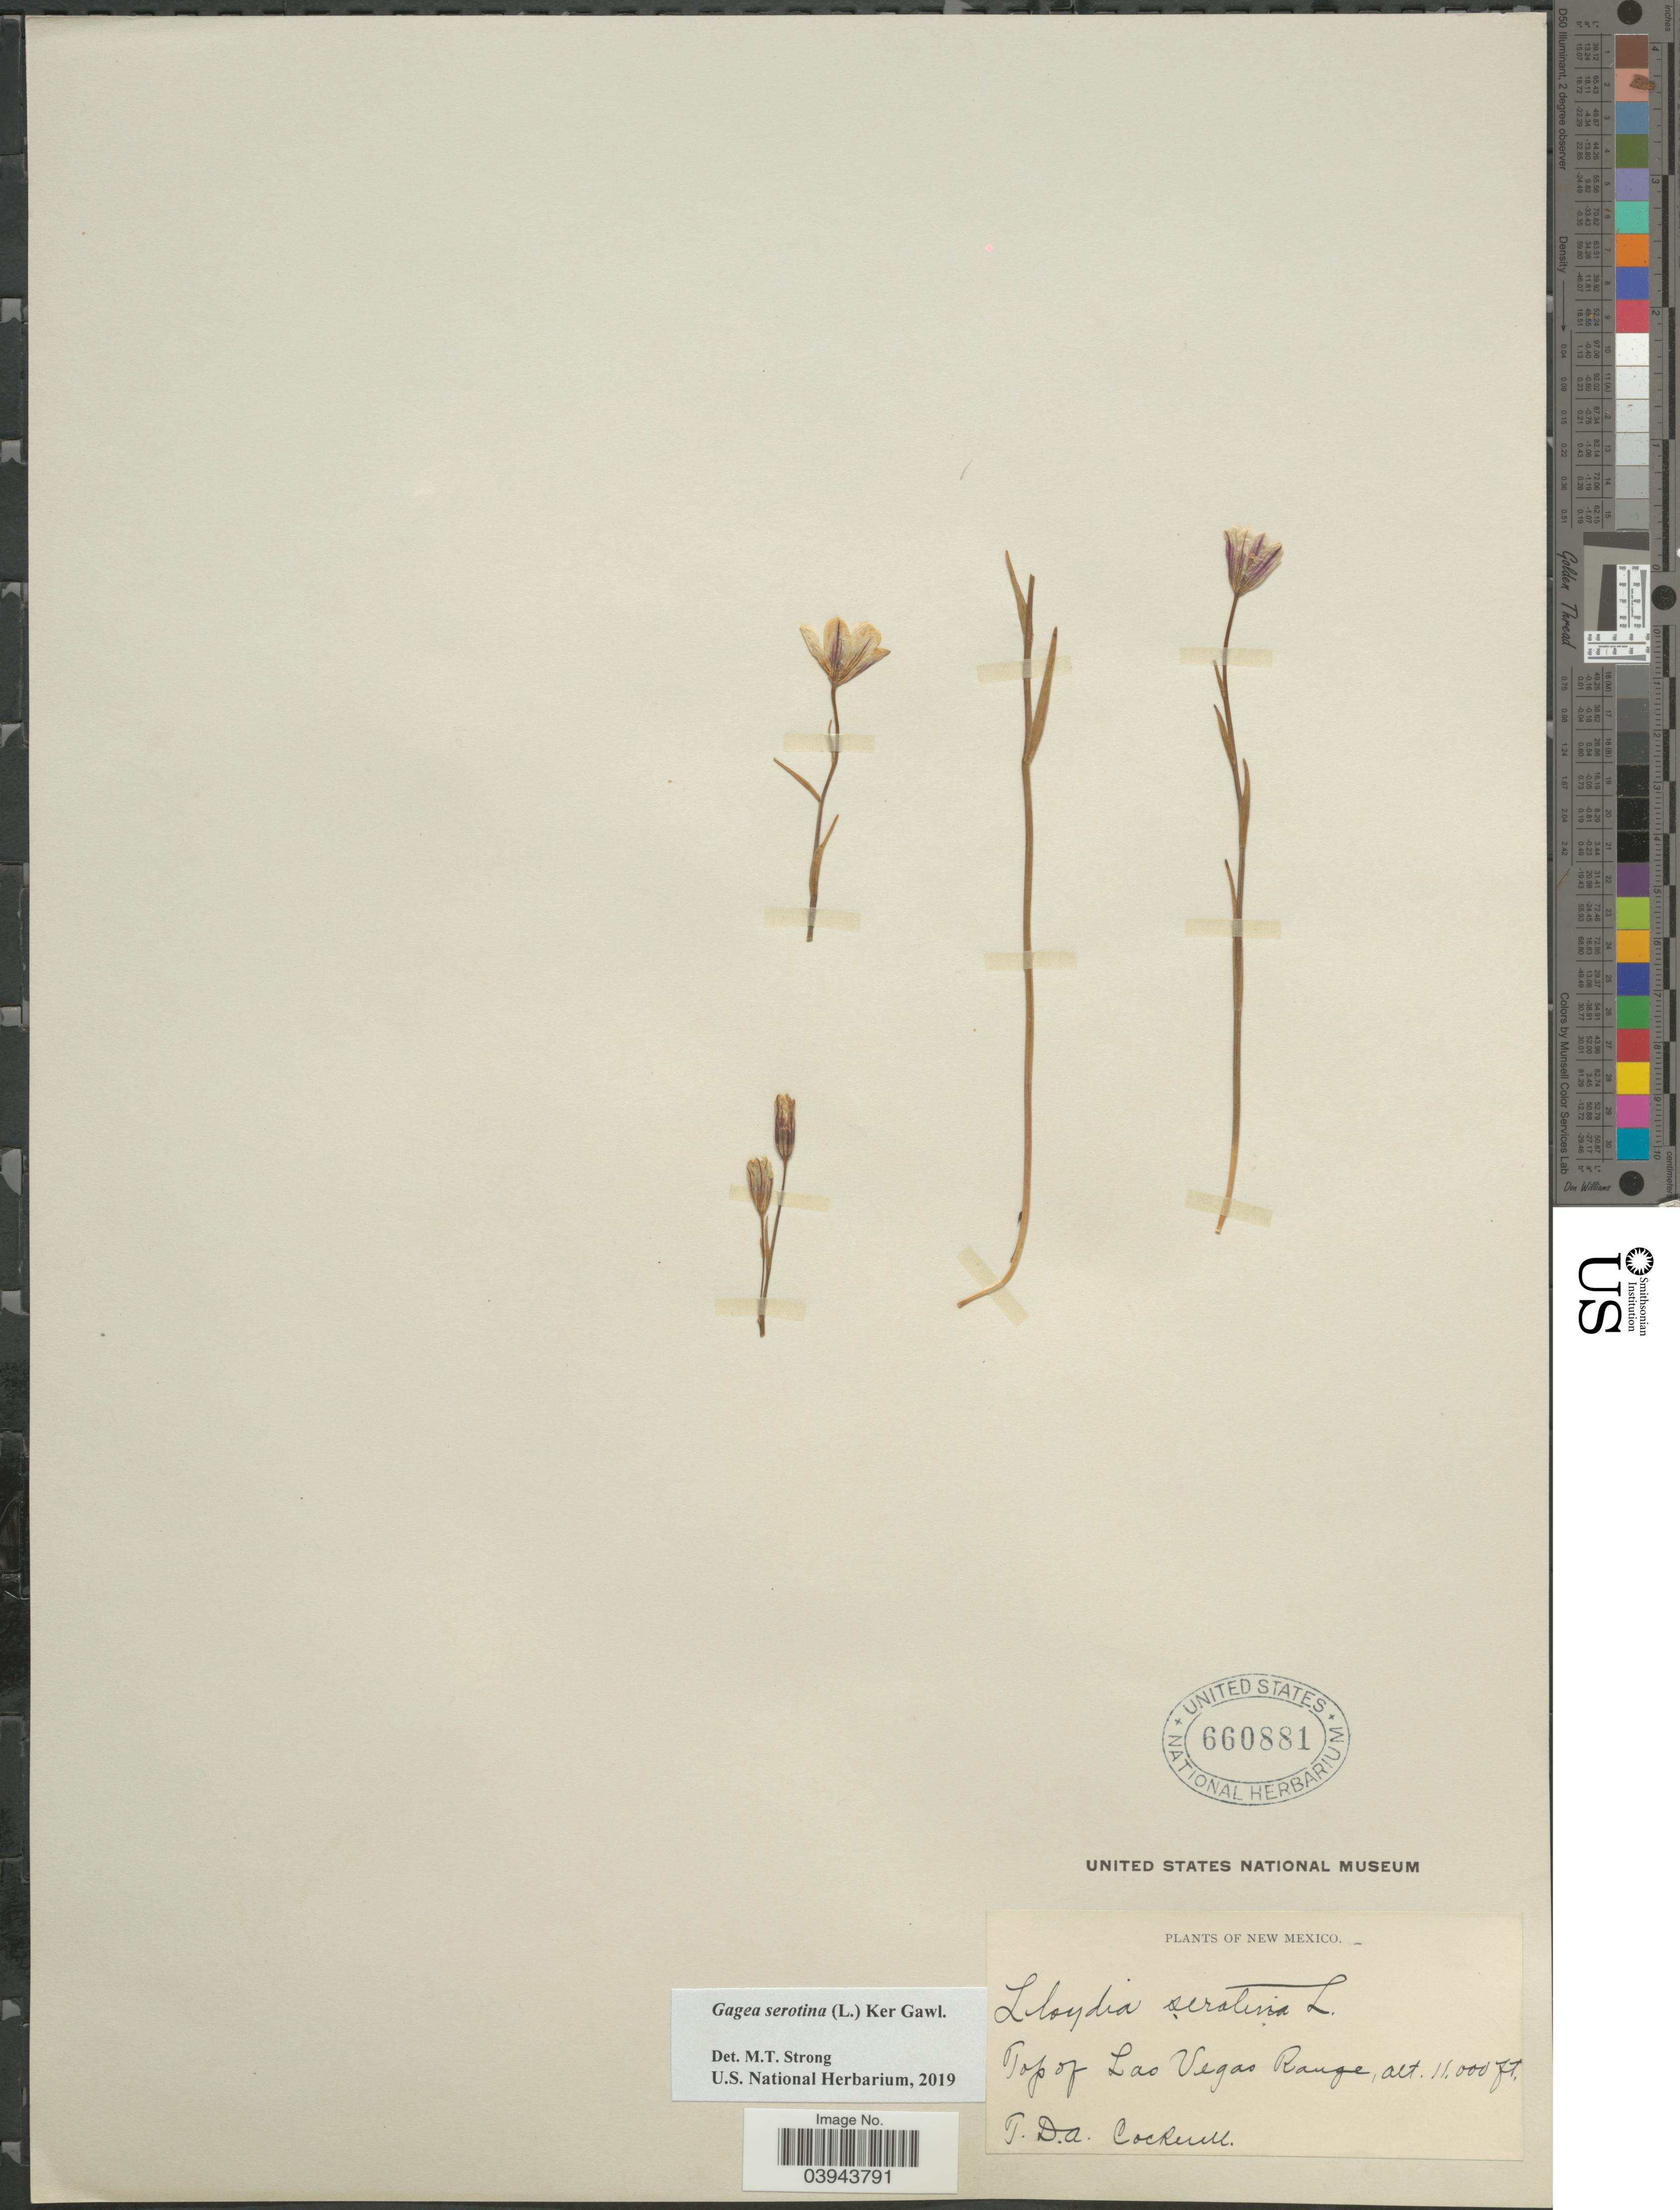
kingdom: Plantae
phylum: Tracheophyta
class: Liliopsida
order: Liliales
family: Liliaceae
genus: Lloydia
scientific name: Lloydia serotina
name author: (L.) Salisb. ex Rchb.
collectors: T. Cockerell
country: United States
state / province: New Mexico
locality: Top of Las Vegas Range.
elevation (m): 3353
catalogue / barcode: US 660881